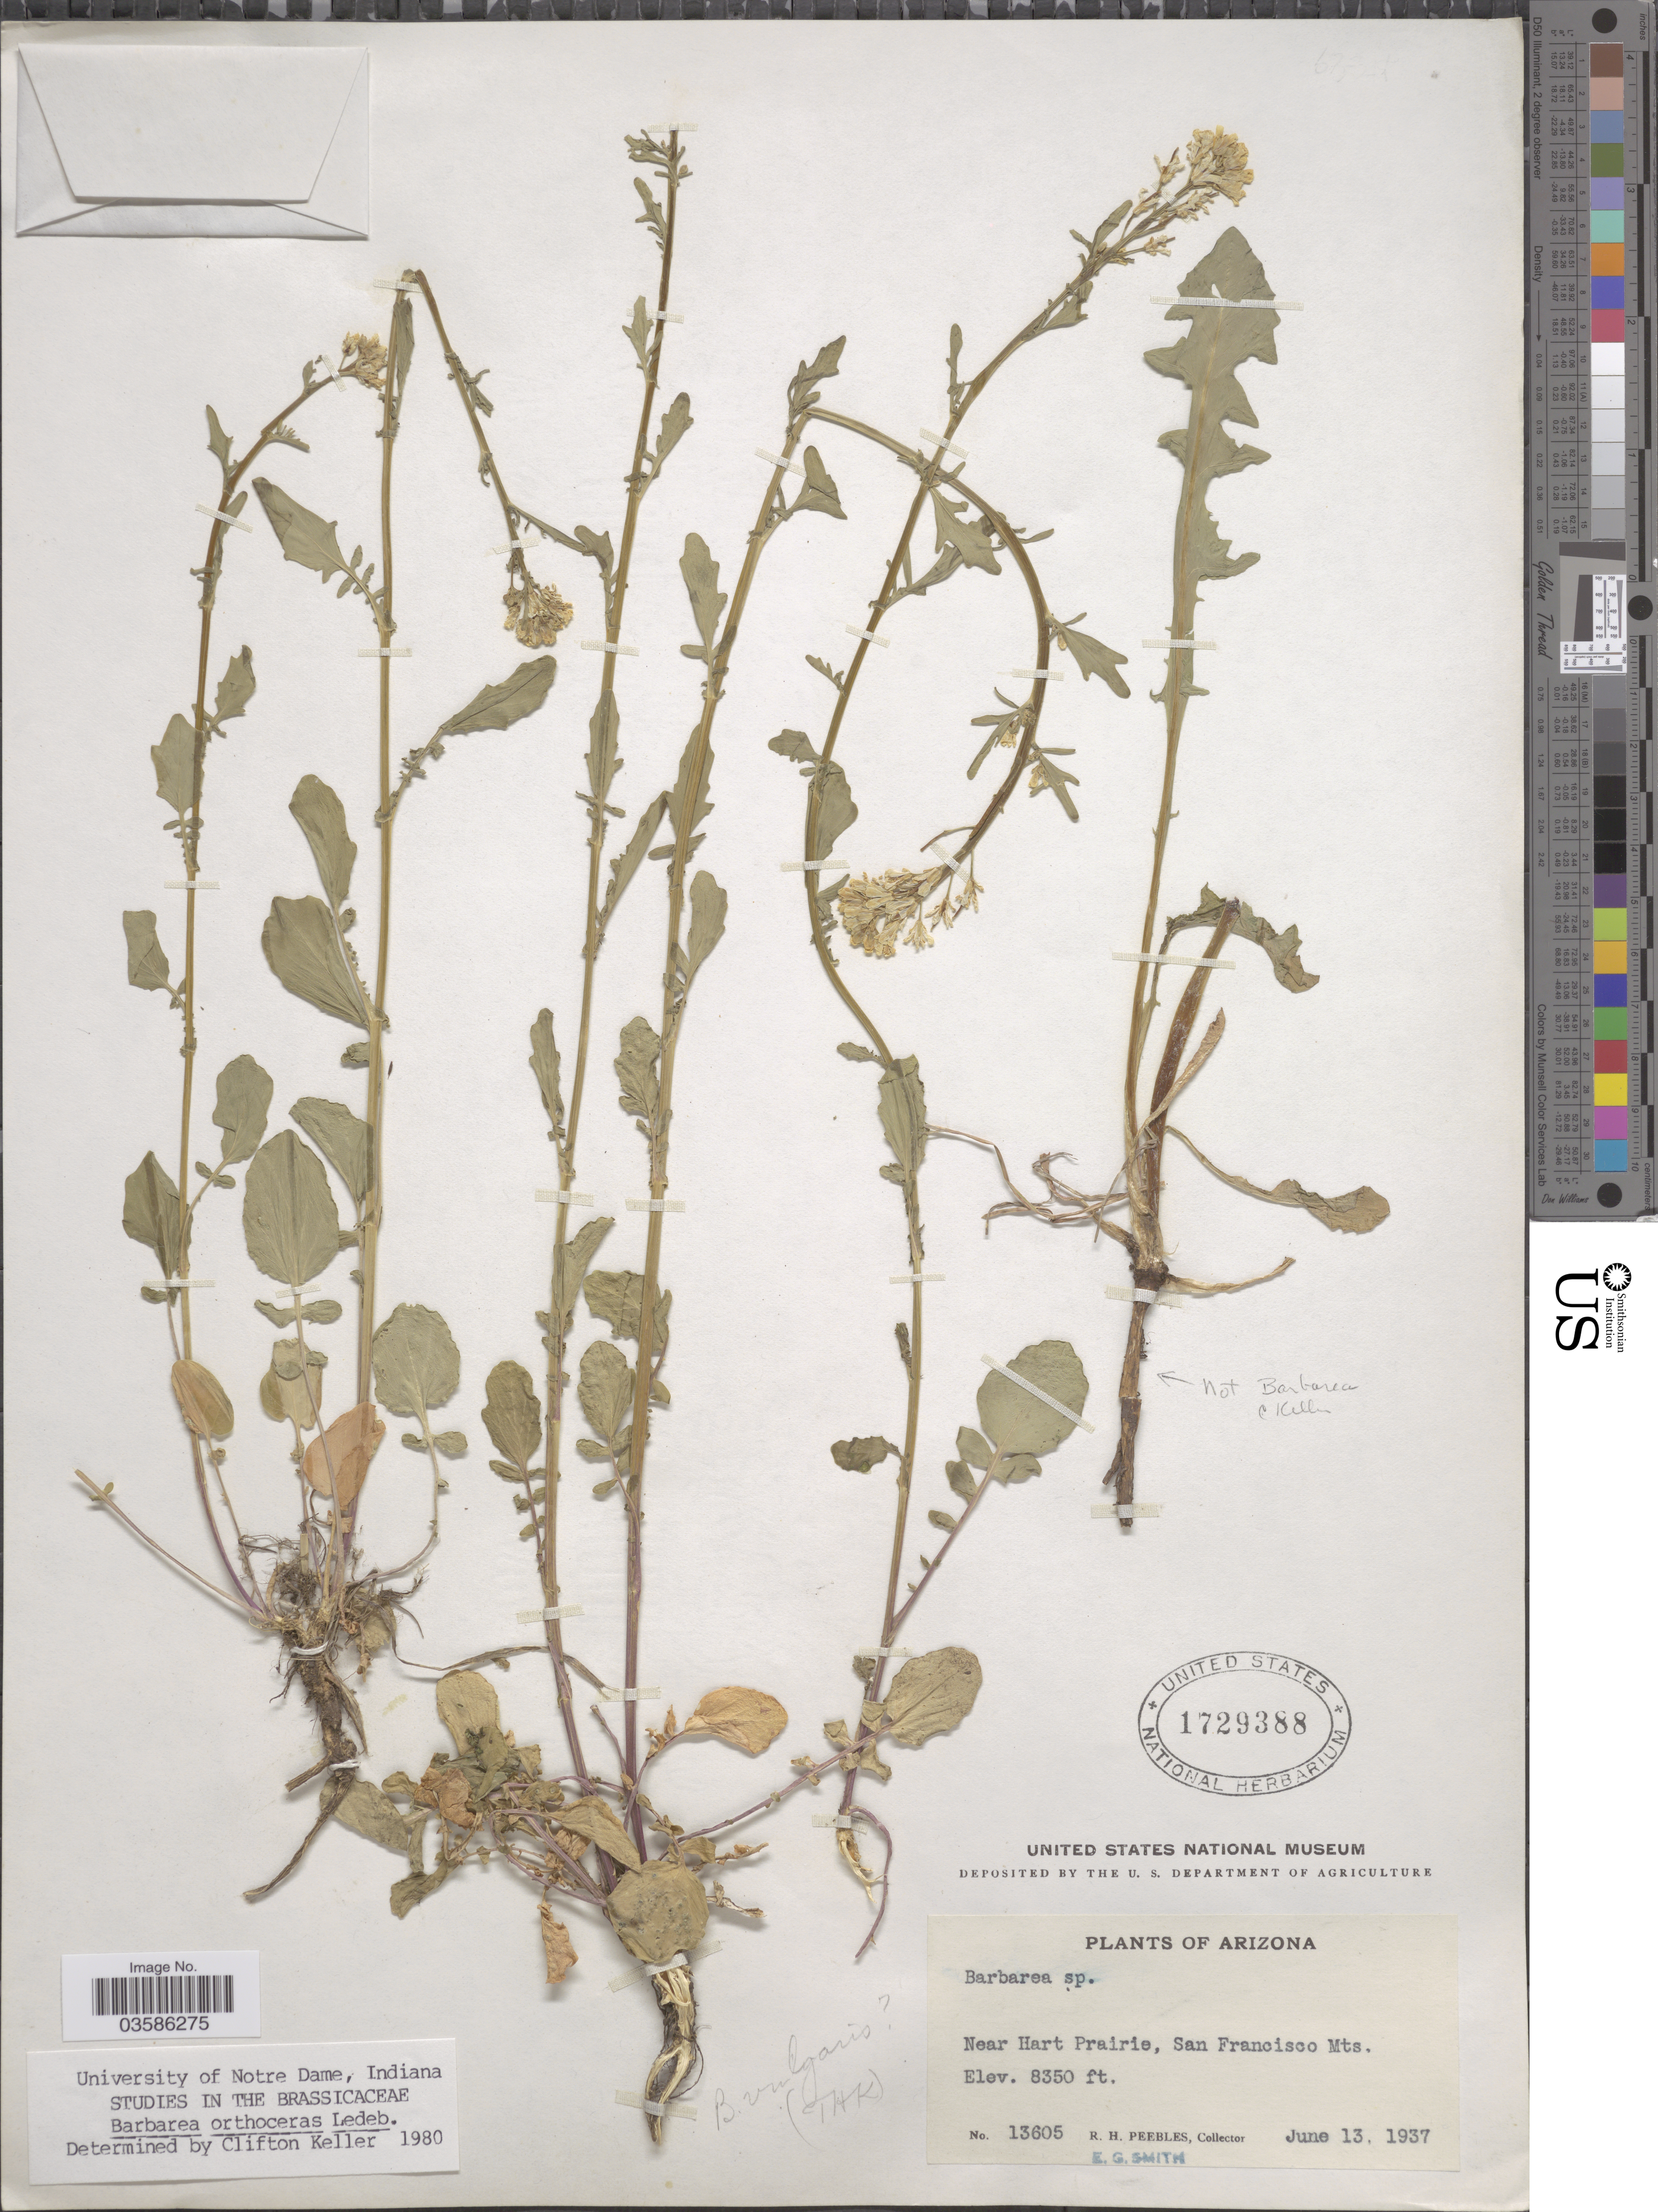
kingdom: Plantae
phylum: Tracheophyta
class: Magnoliopsida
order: Brassicales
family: Brassicaceae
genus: Barbarea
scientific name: Barbarea orthoceras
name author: Ledeb.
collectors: R. H. Peebles & E. G. Smith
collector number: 13605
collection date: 1937-06-13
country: United States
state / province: Arizona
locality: Near Hart Prairie, San Francisco Mts.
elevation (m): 2545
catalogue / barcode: US 1729388